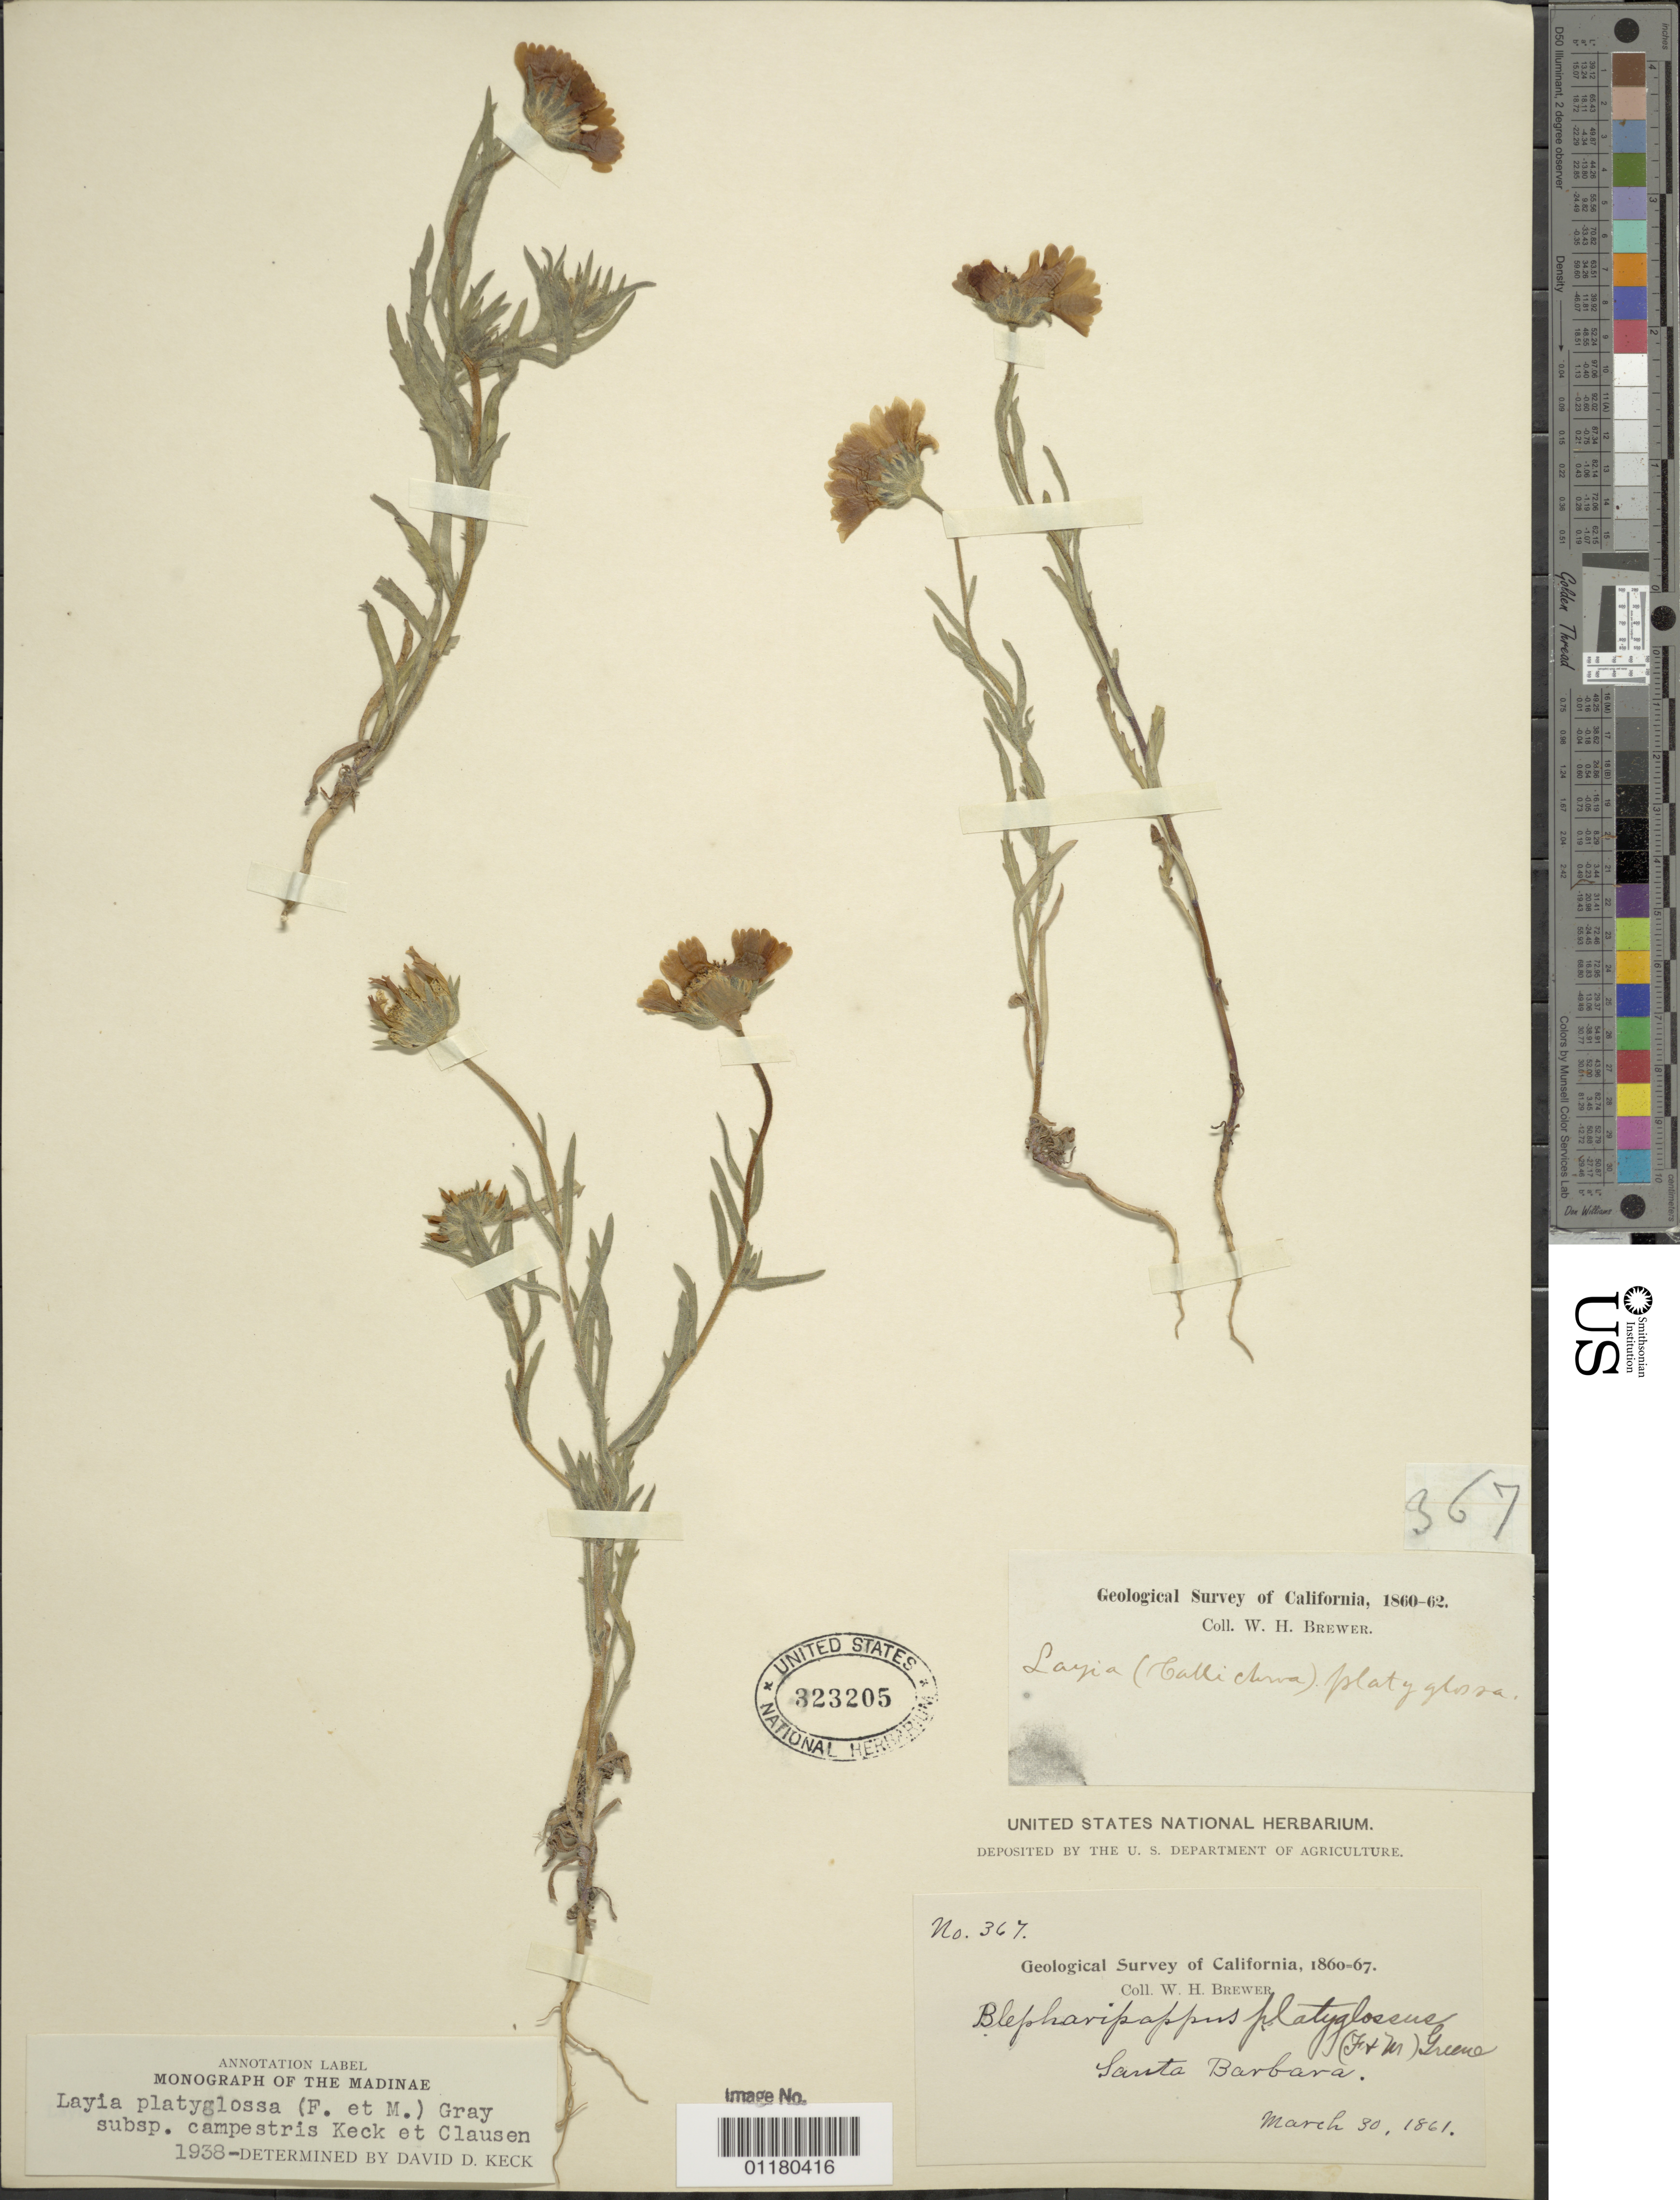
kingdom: Plantae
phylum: Tracheophyta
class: Magnoliopsida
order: Asterales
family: Asteraceae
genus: Layia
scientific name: Layia platyglossa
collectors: W. H. Brewer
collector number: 367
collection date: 1861-03-30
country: United States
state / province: California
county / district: Santa Barbara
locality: Santa Barbara.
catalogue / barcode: US 323205